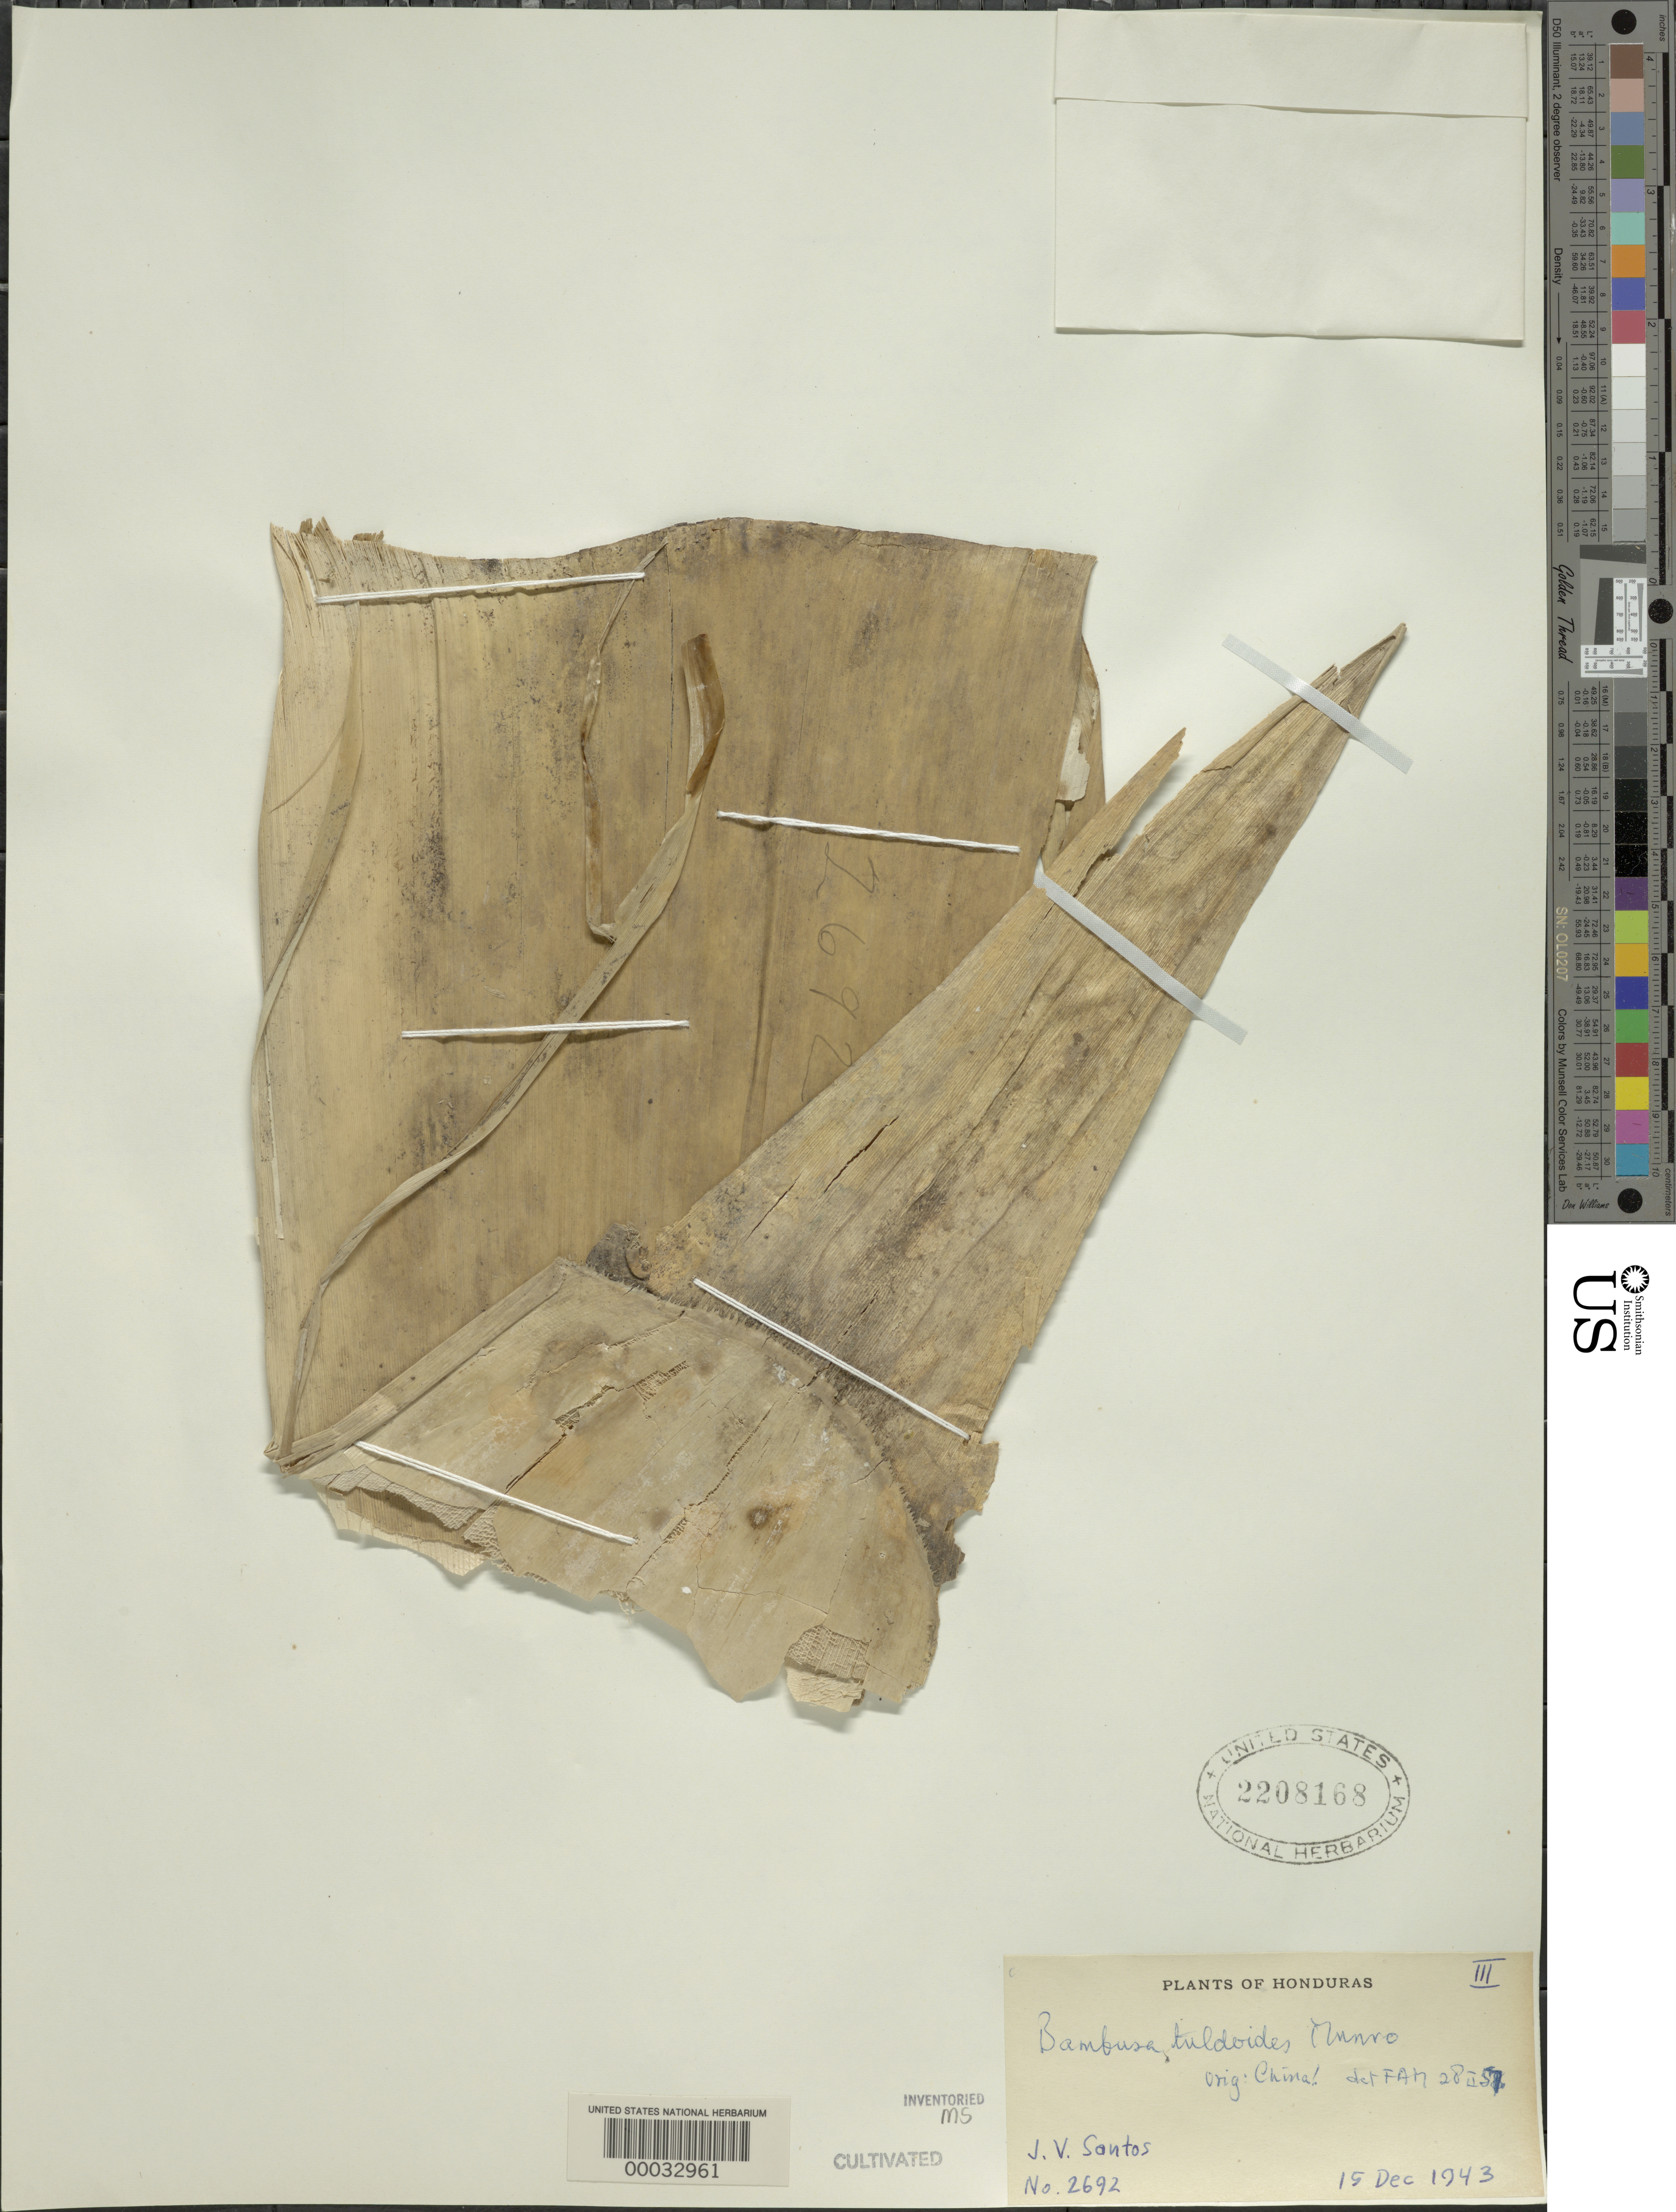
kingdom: Plantae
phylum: Tracheophyta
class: Liliopsida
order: Poales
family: Poaceae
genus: Bambusa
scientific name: Bambusa tuldoides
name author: Munro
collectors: J. V. Santos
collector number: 2692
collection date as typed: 15 Dec 1943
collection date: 1943-12-15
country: Honduras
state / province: Atlántida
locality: Tela, Lancetilla farm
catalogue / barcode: US 2208168